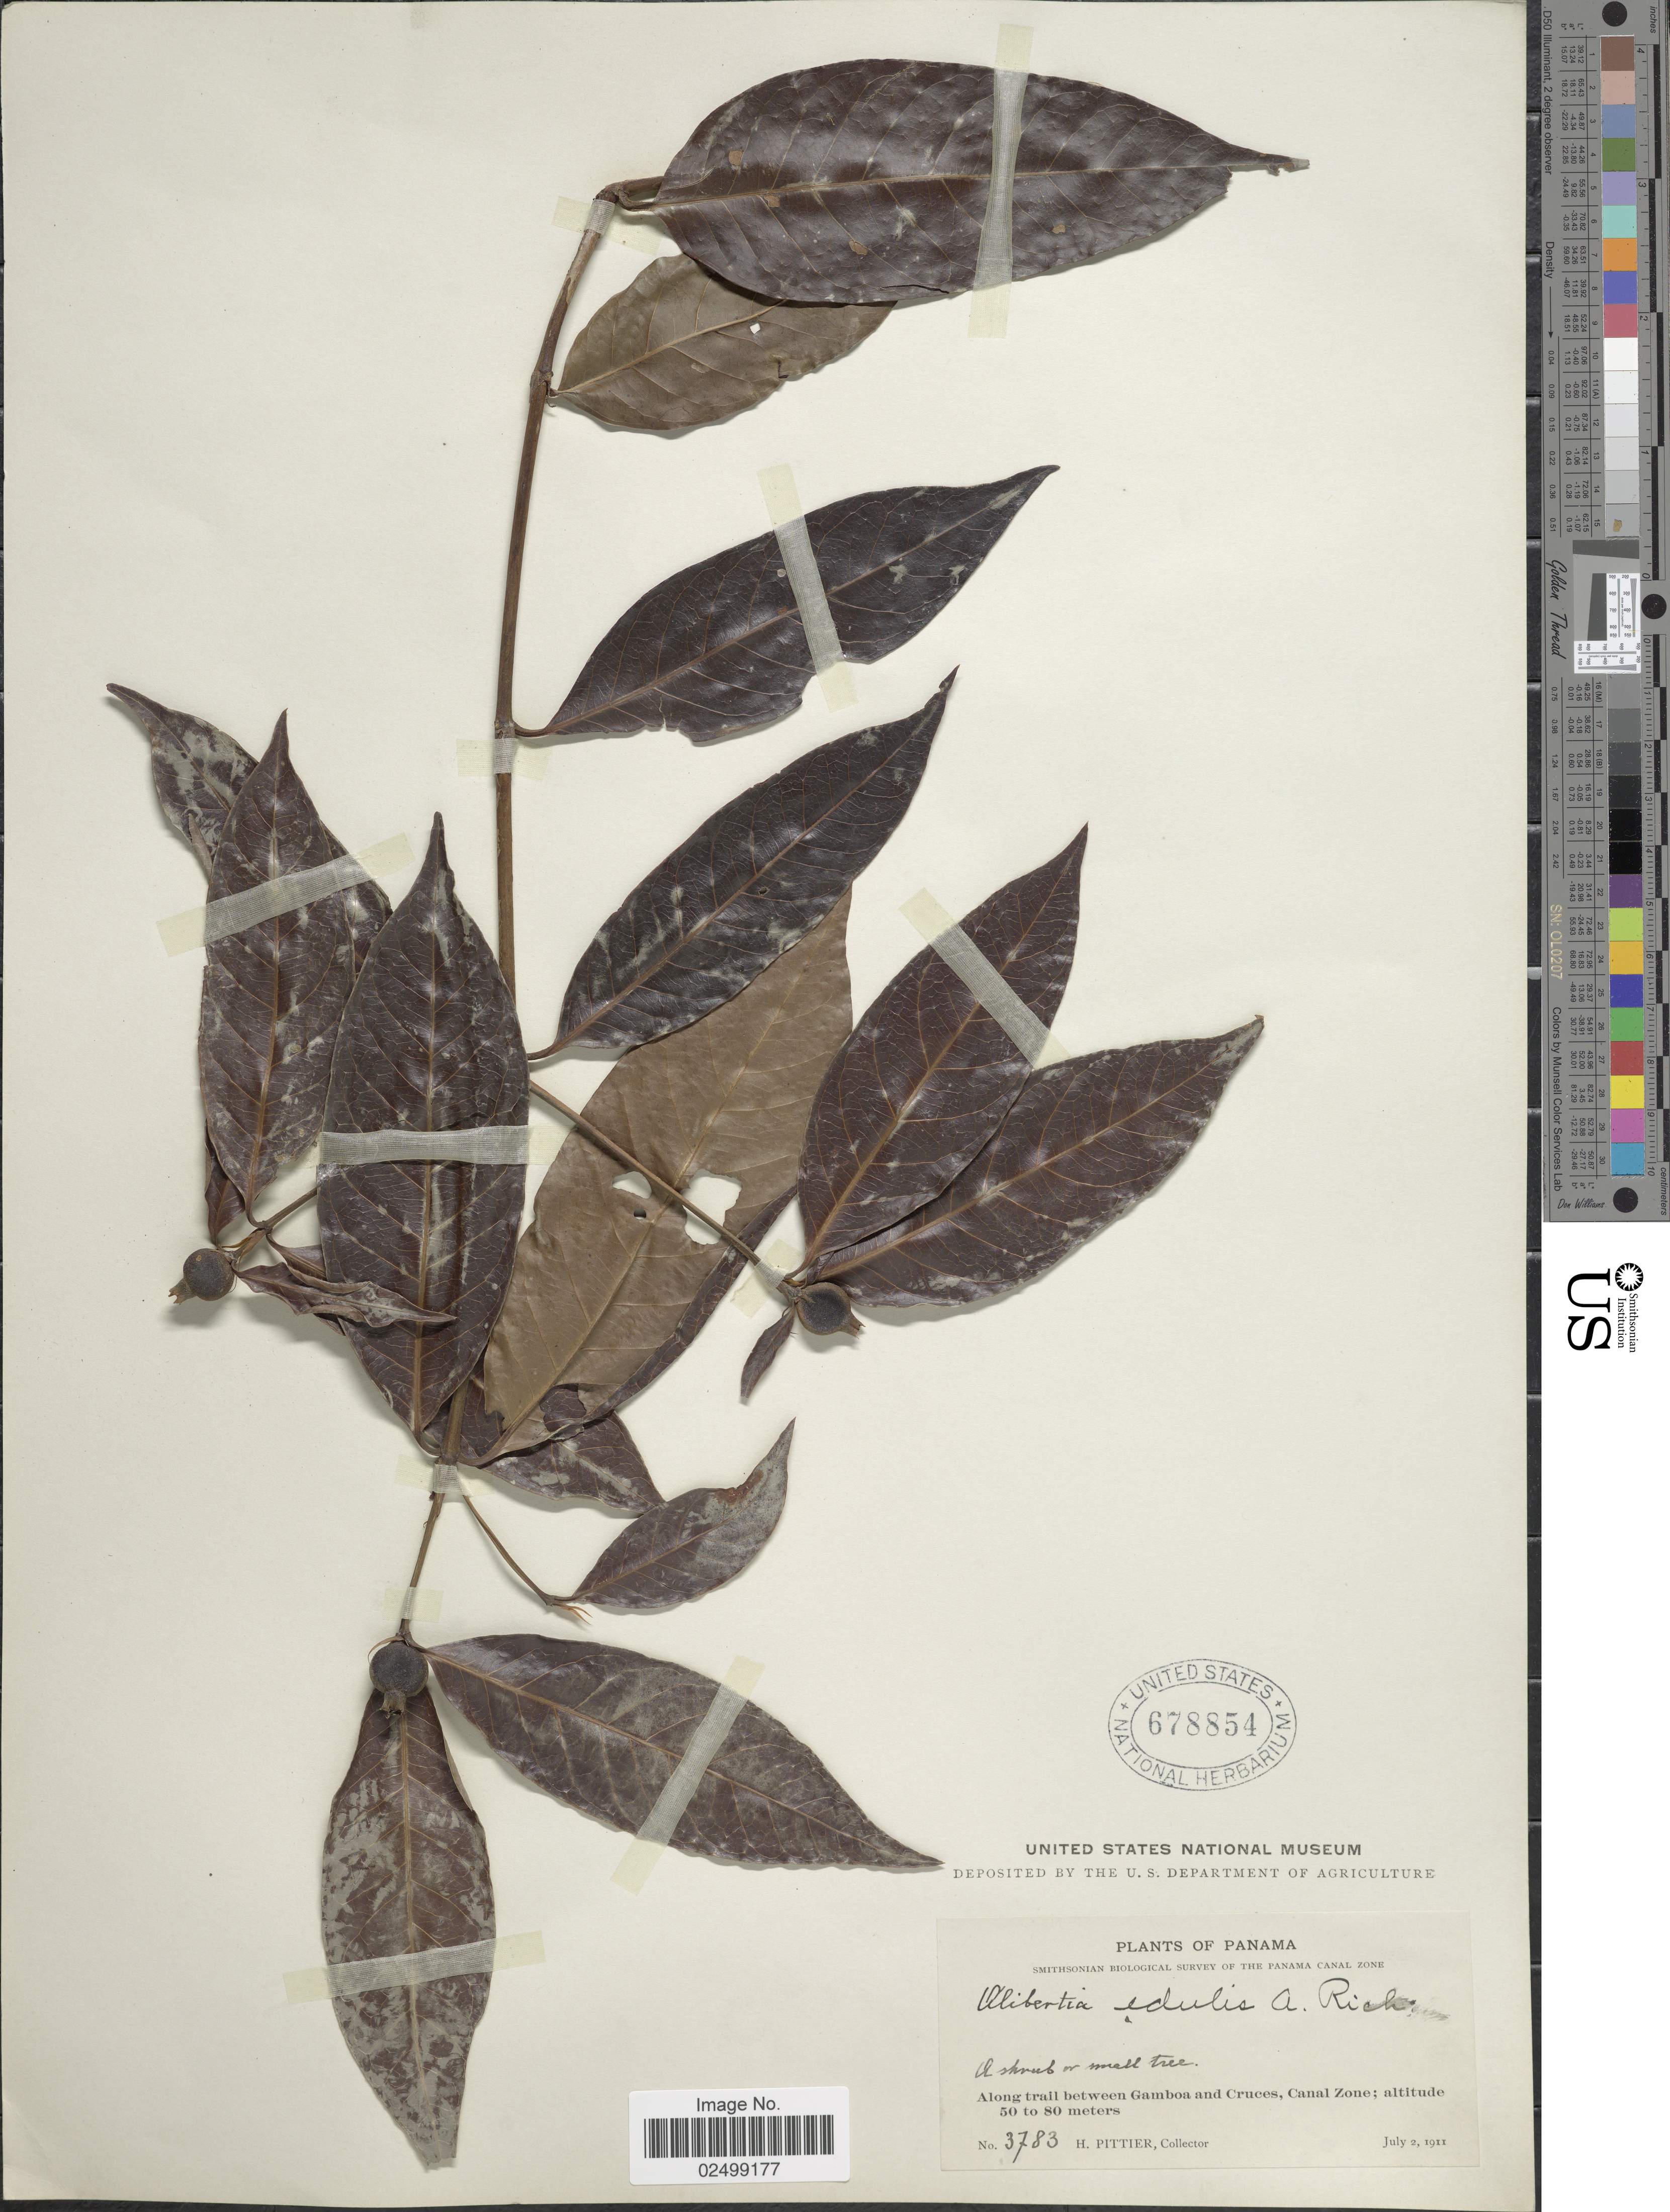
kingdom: Plantae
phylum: Tracheophyta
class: Magnoliopsida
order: Gentianales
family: Rubiaceae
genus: Alibertia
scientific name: Alibertia edulis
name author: (Rich.) A. Rich. ex DC.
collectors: H. F. Pittier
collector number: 3783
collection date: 1911-07-02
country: Panama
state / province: Colón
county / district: Canal Zone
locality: Along trail between Gamboa and Cruces, Canal Zone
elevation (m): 50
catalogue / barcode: US 678854